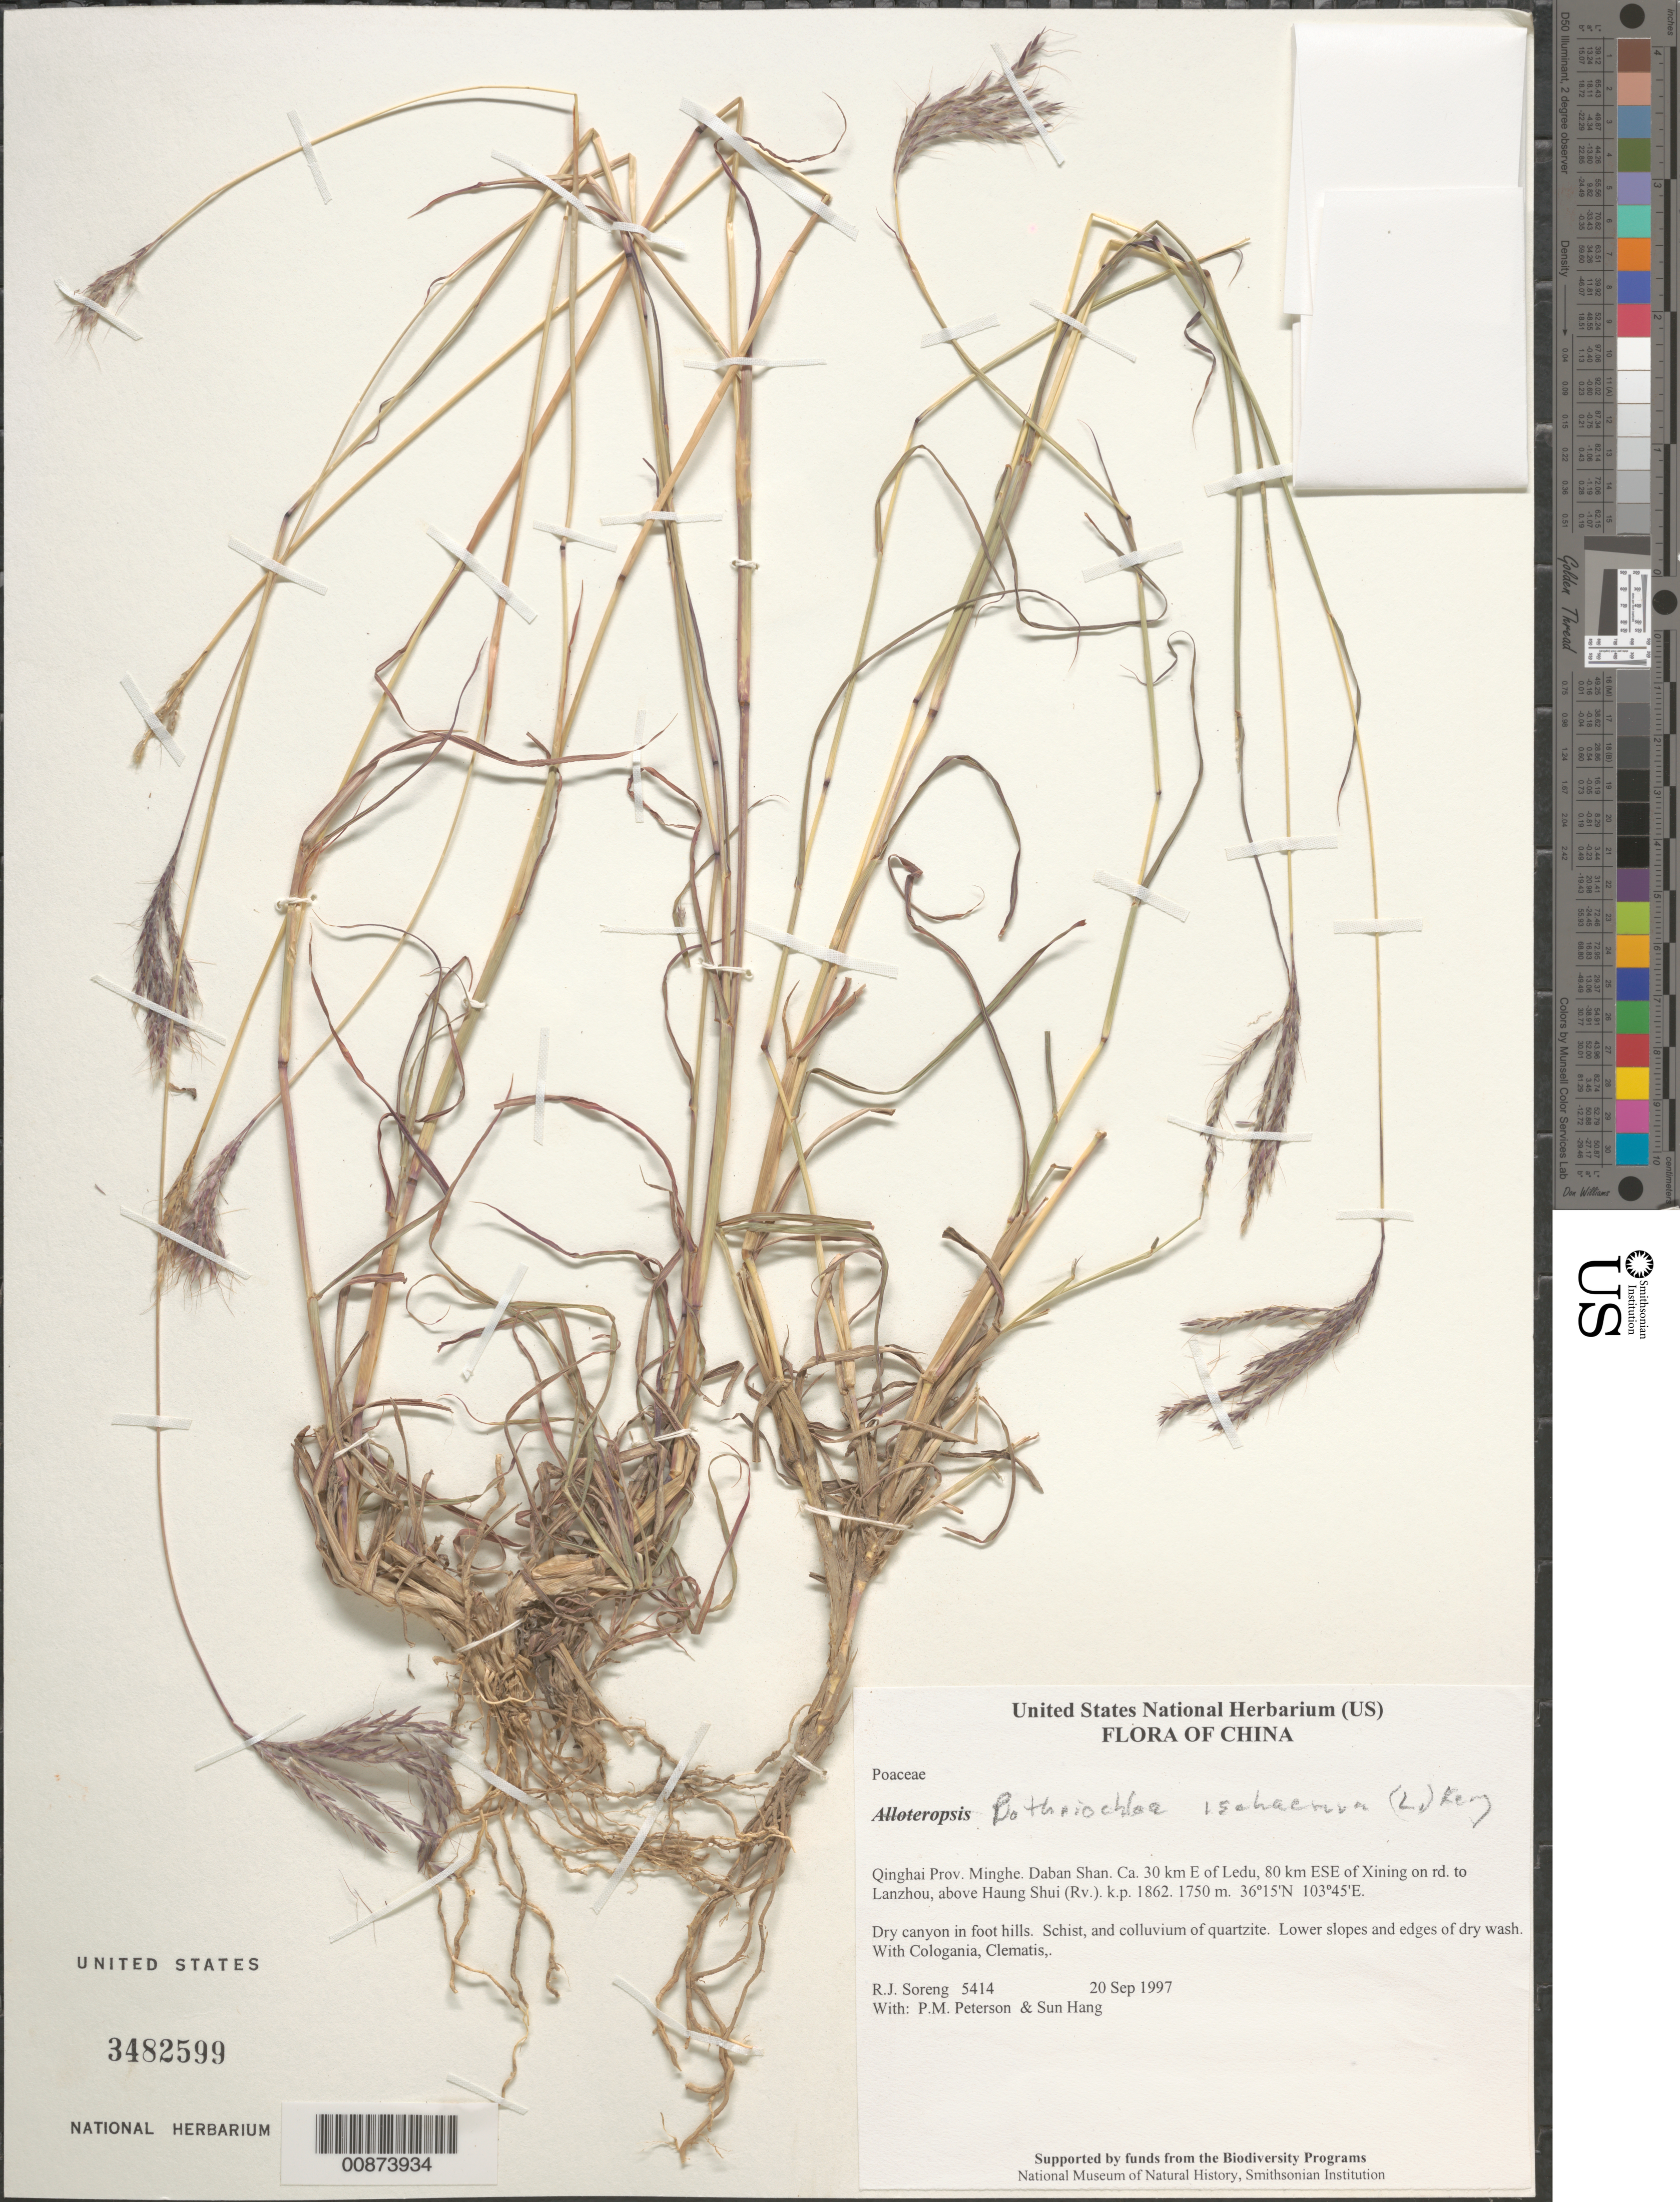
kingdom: Plantae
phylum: Tracheophyta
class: Liliopsida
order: Poales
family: Poaceae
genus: Bothriochloa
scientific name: Bothriochloa ischaemum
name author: (L.) Keng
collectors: R. J. Soreng, P. M. Peterson & Sun Hang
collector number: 5414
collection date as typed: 20 Sep 1997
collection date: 1997-09-20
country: China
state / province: Qinghai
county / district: Minghe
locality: Daban Shan. Ca. 30 km E of Ledu, 80 km ESE of Xining on rd. to Lanzhou, above Haung Shui (Rv.). k.p. 1862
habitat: Dry canyon in foot hills. Schist, and colluvium of quartzite. Lower slopes and edges of dry wash. With Cologania, Clematis,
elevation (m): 1750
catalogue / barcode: US 3482599